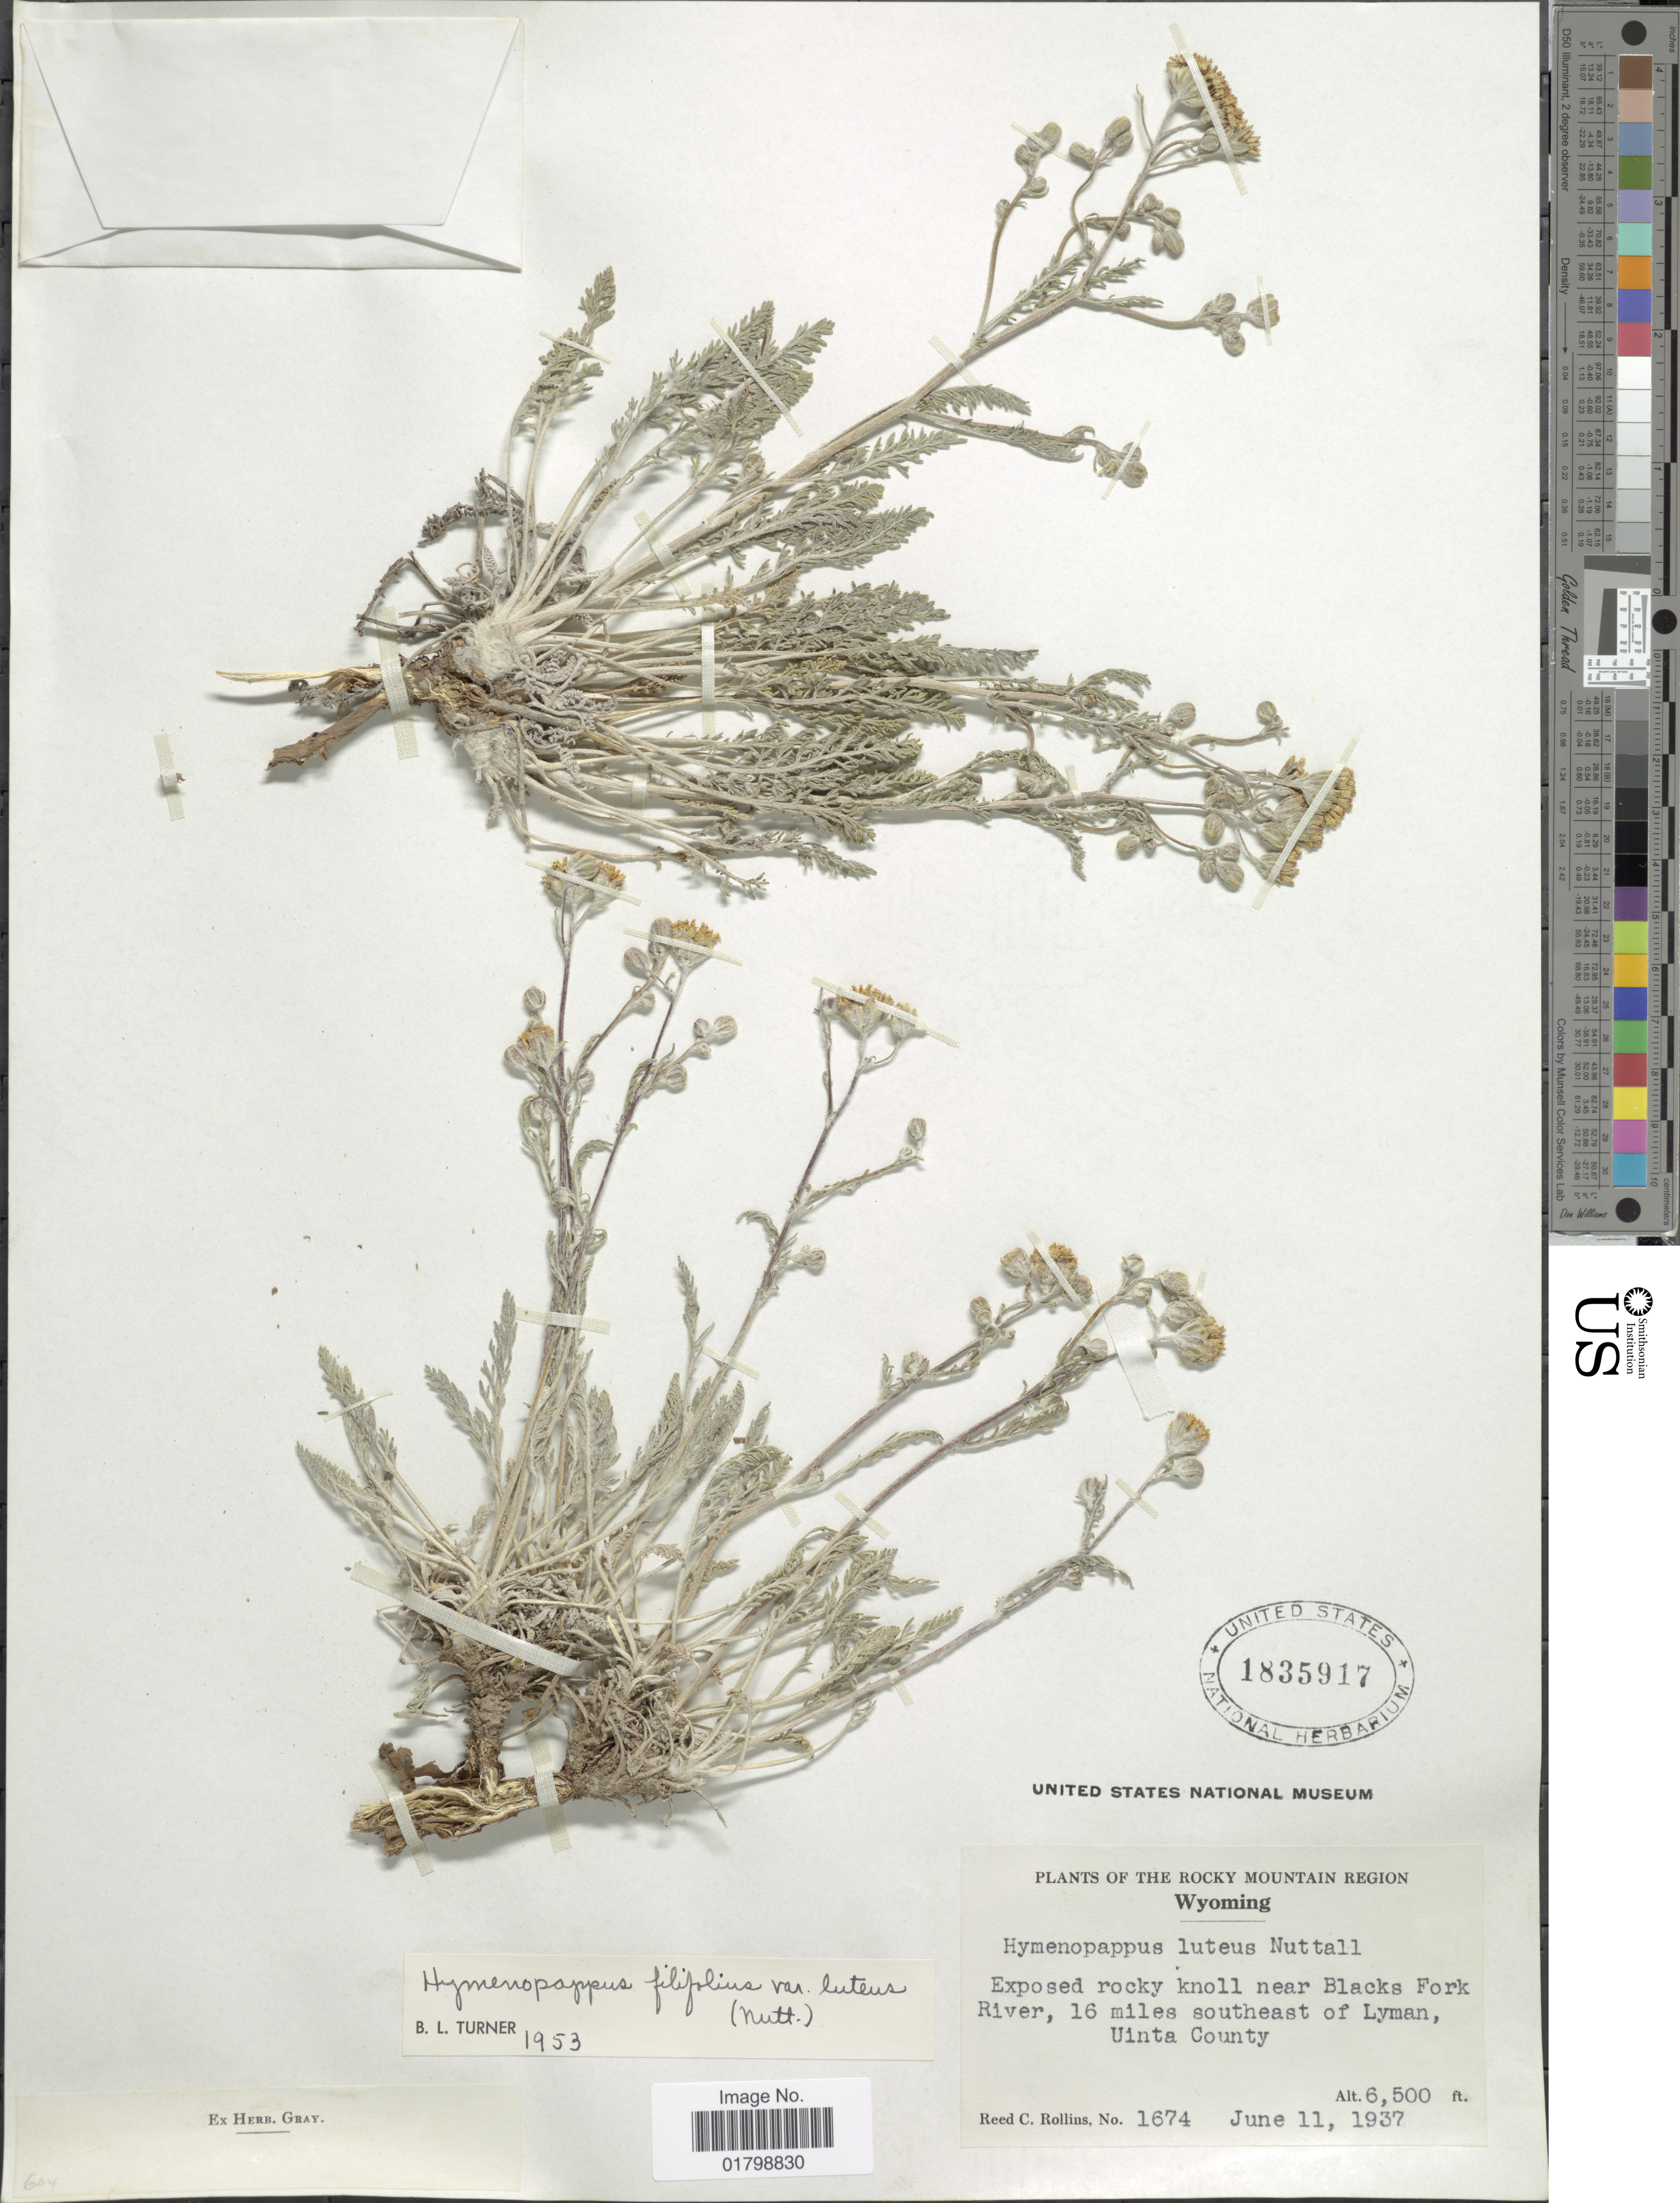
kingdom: Plantae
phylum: Tracheophyta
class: Magnoliopsida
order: Asterales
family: Asteraceae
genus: Hymenopappus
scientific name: Hymenopappus filifolius var. luteus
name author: (Nutt.) B.L. Turner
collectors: R. C. Rollins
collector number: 1674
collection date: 1937-06-11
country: United States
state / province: Wyoming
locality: Exposed rocky knoll near Black Fork River, 16 miles southeast of Lyman, Uinta County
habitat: exposed rocky knoll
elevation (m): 1981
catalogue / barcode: US 1835917